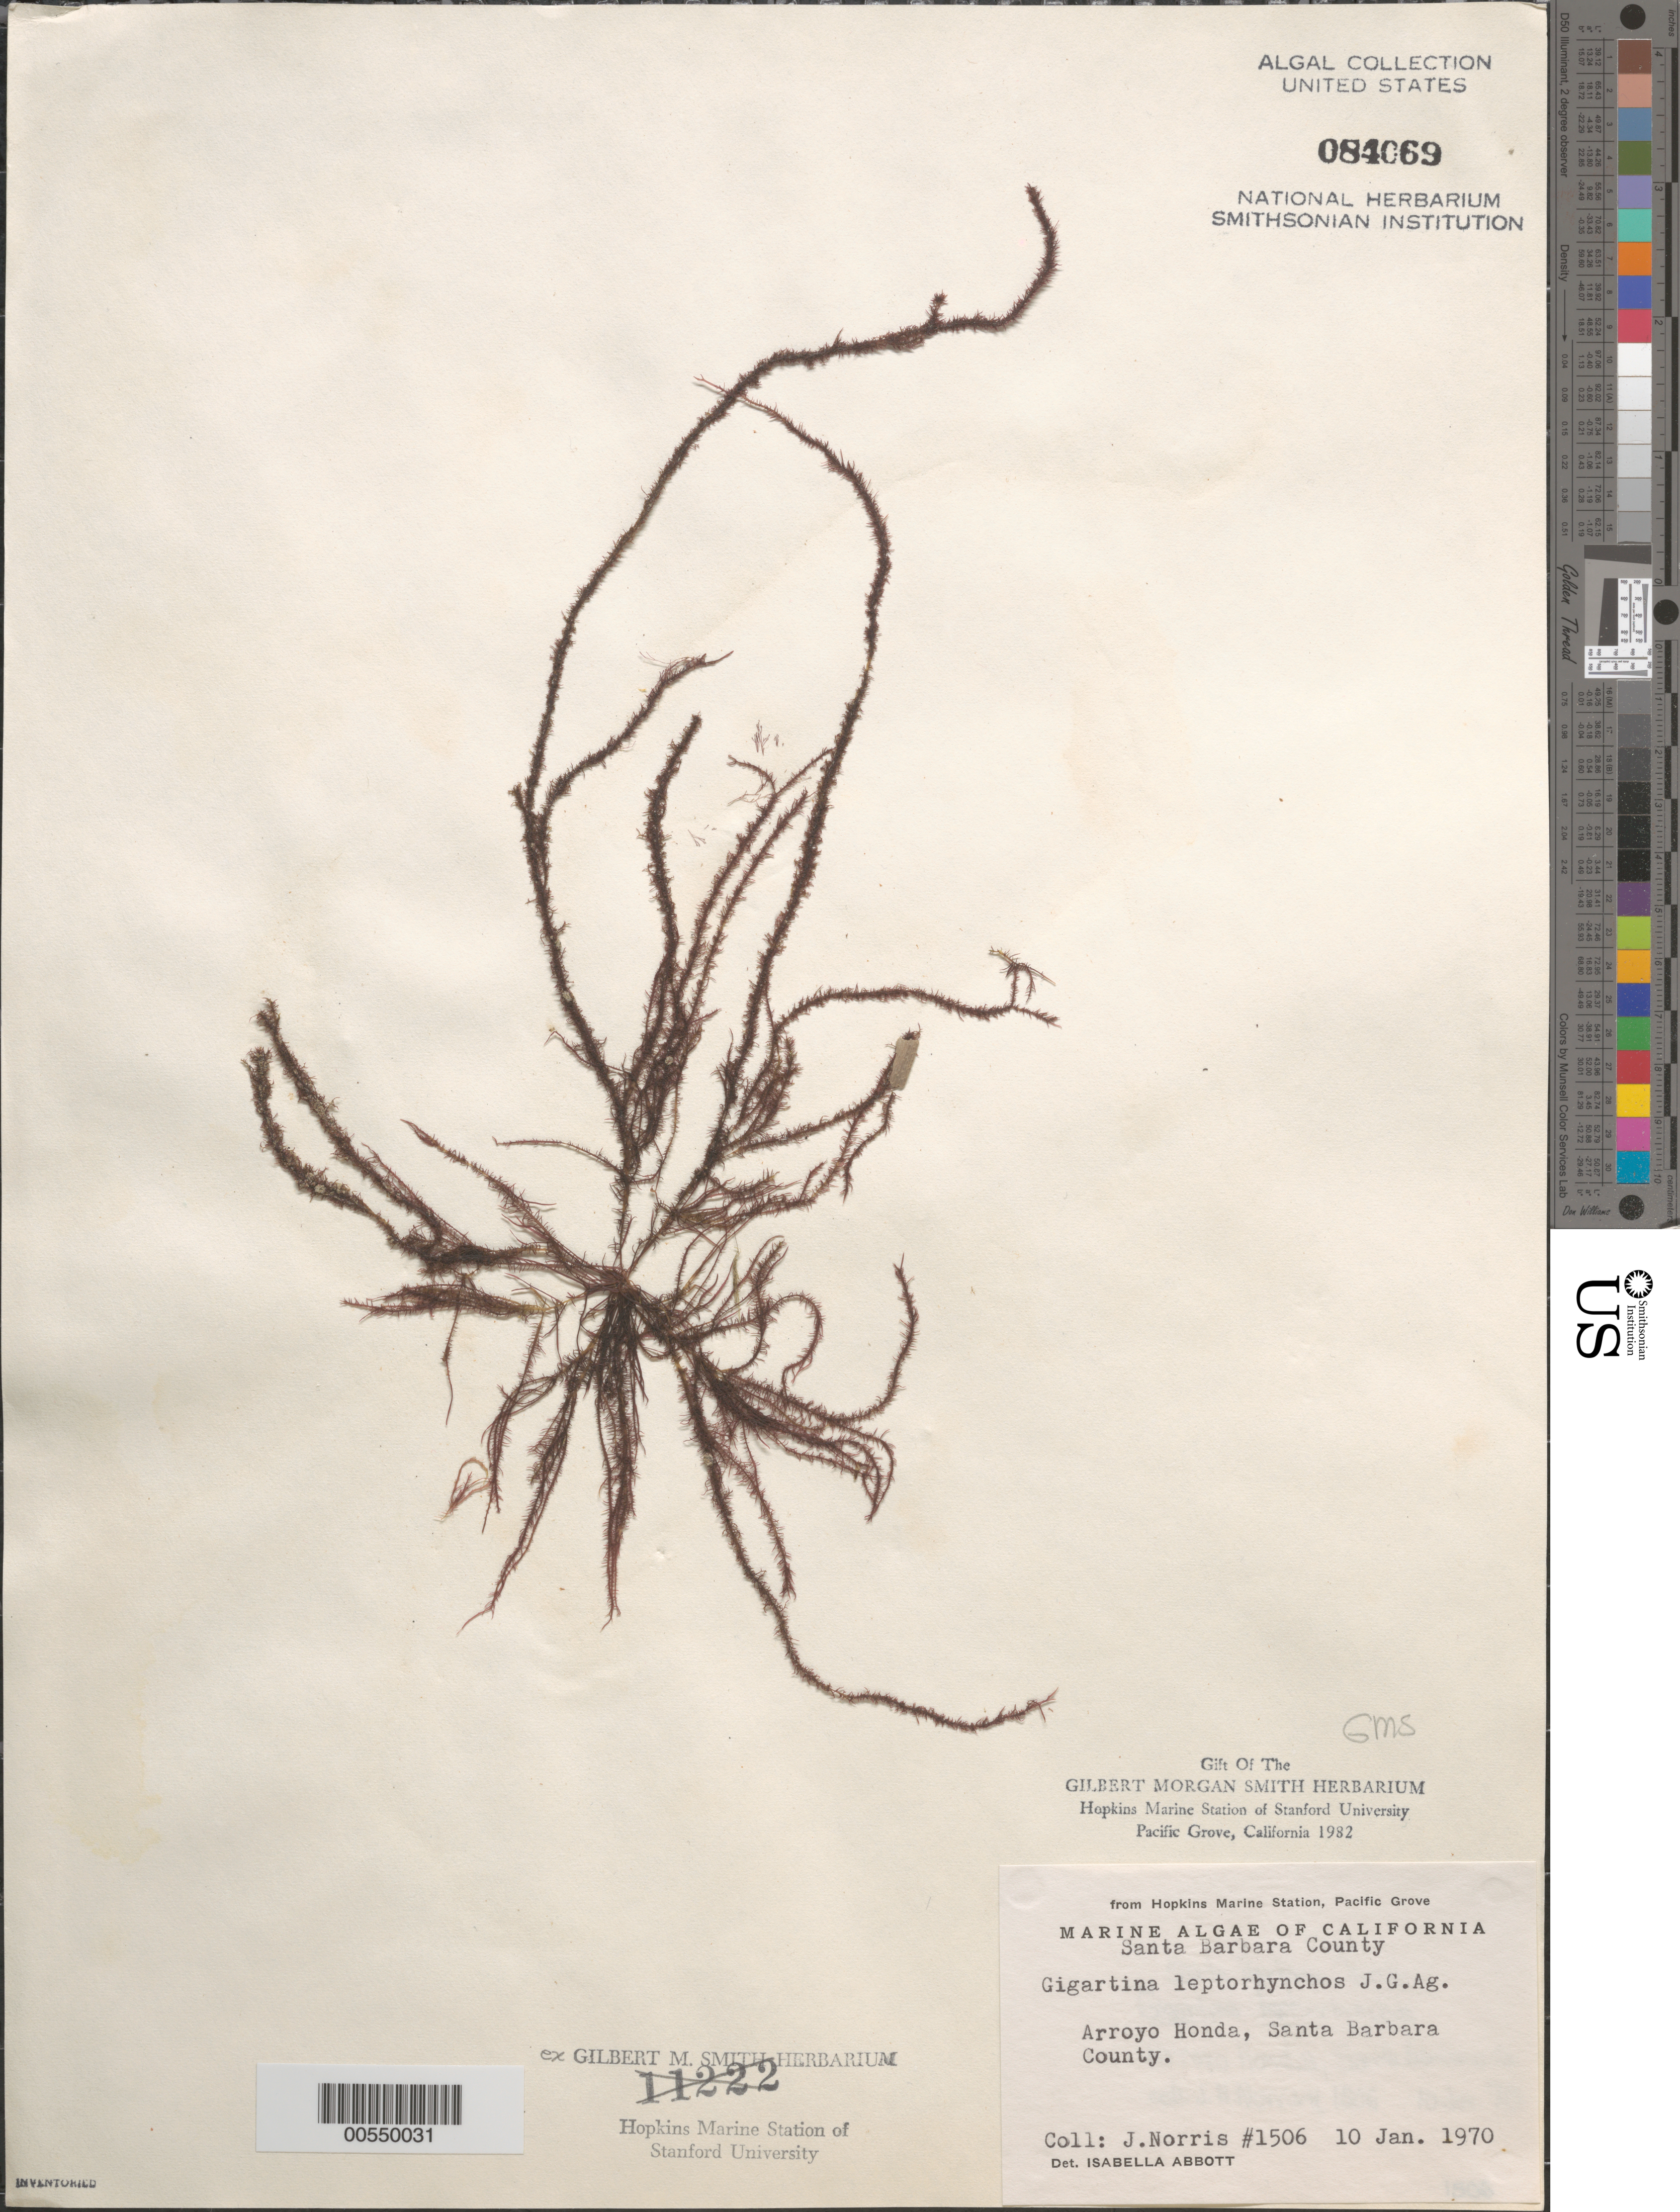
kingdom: Plantae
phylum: Rhodophyta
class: Florideophyceae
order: Gigartinales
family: Gigartinaceae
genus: Mazzaella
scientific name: Mazzaella leptorhynchos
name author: (J. Agardh) Leister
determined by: Algae name updating Project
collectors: J. N. Norris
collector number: JN-1506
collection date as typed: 10 Jan 1970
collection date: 1970-01-10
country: United States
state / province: California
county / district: Santa Barbara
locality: Arroyo Honda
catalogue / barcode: US 84069